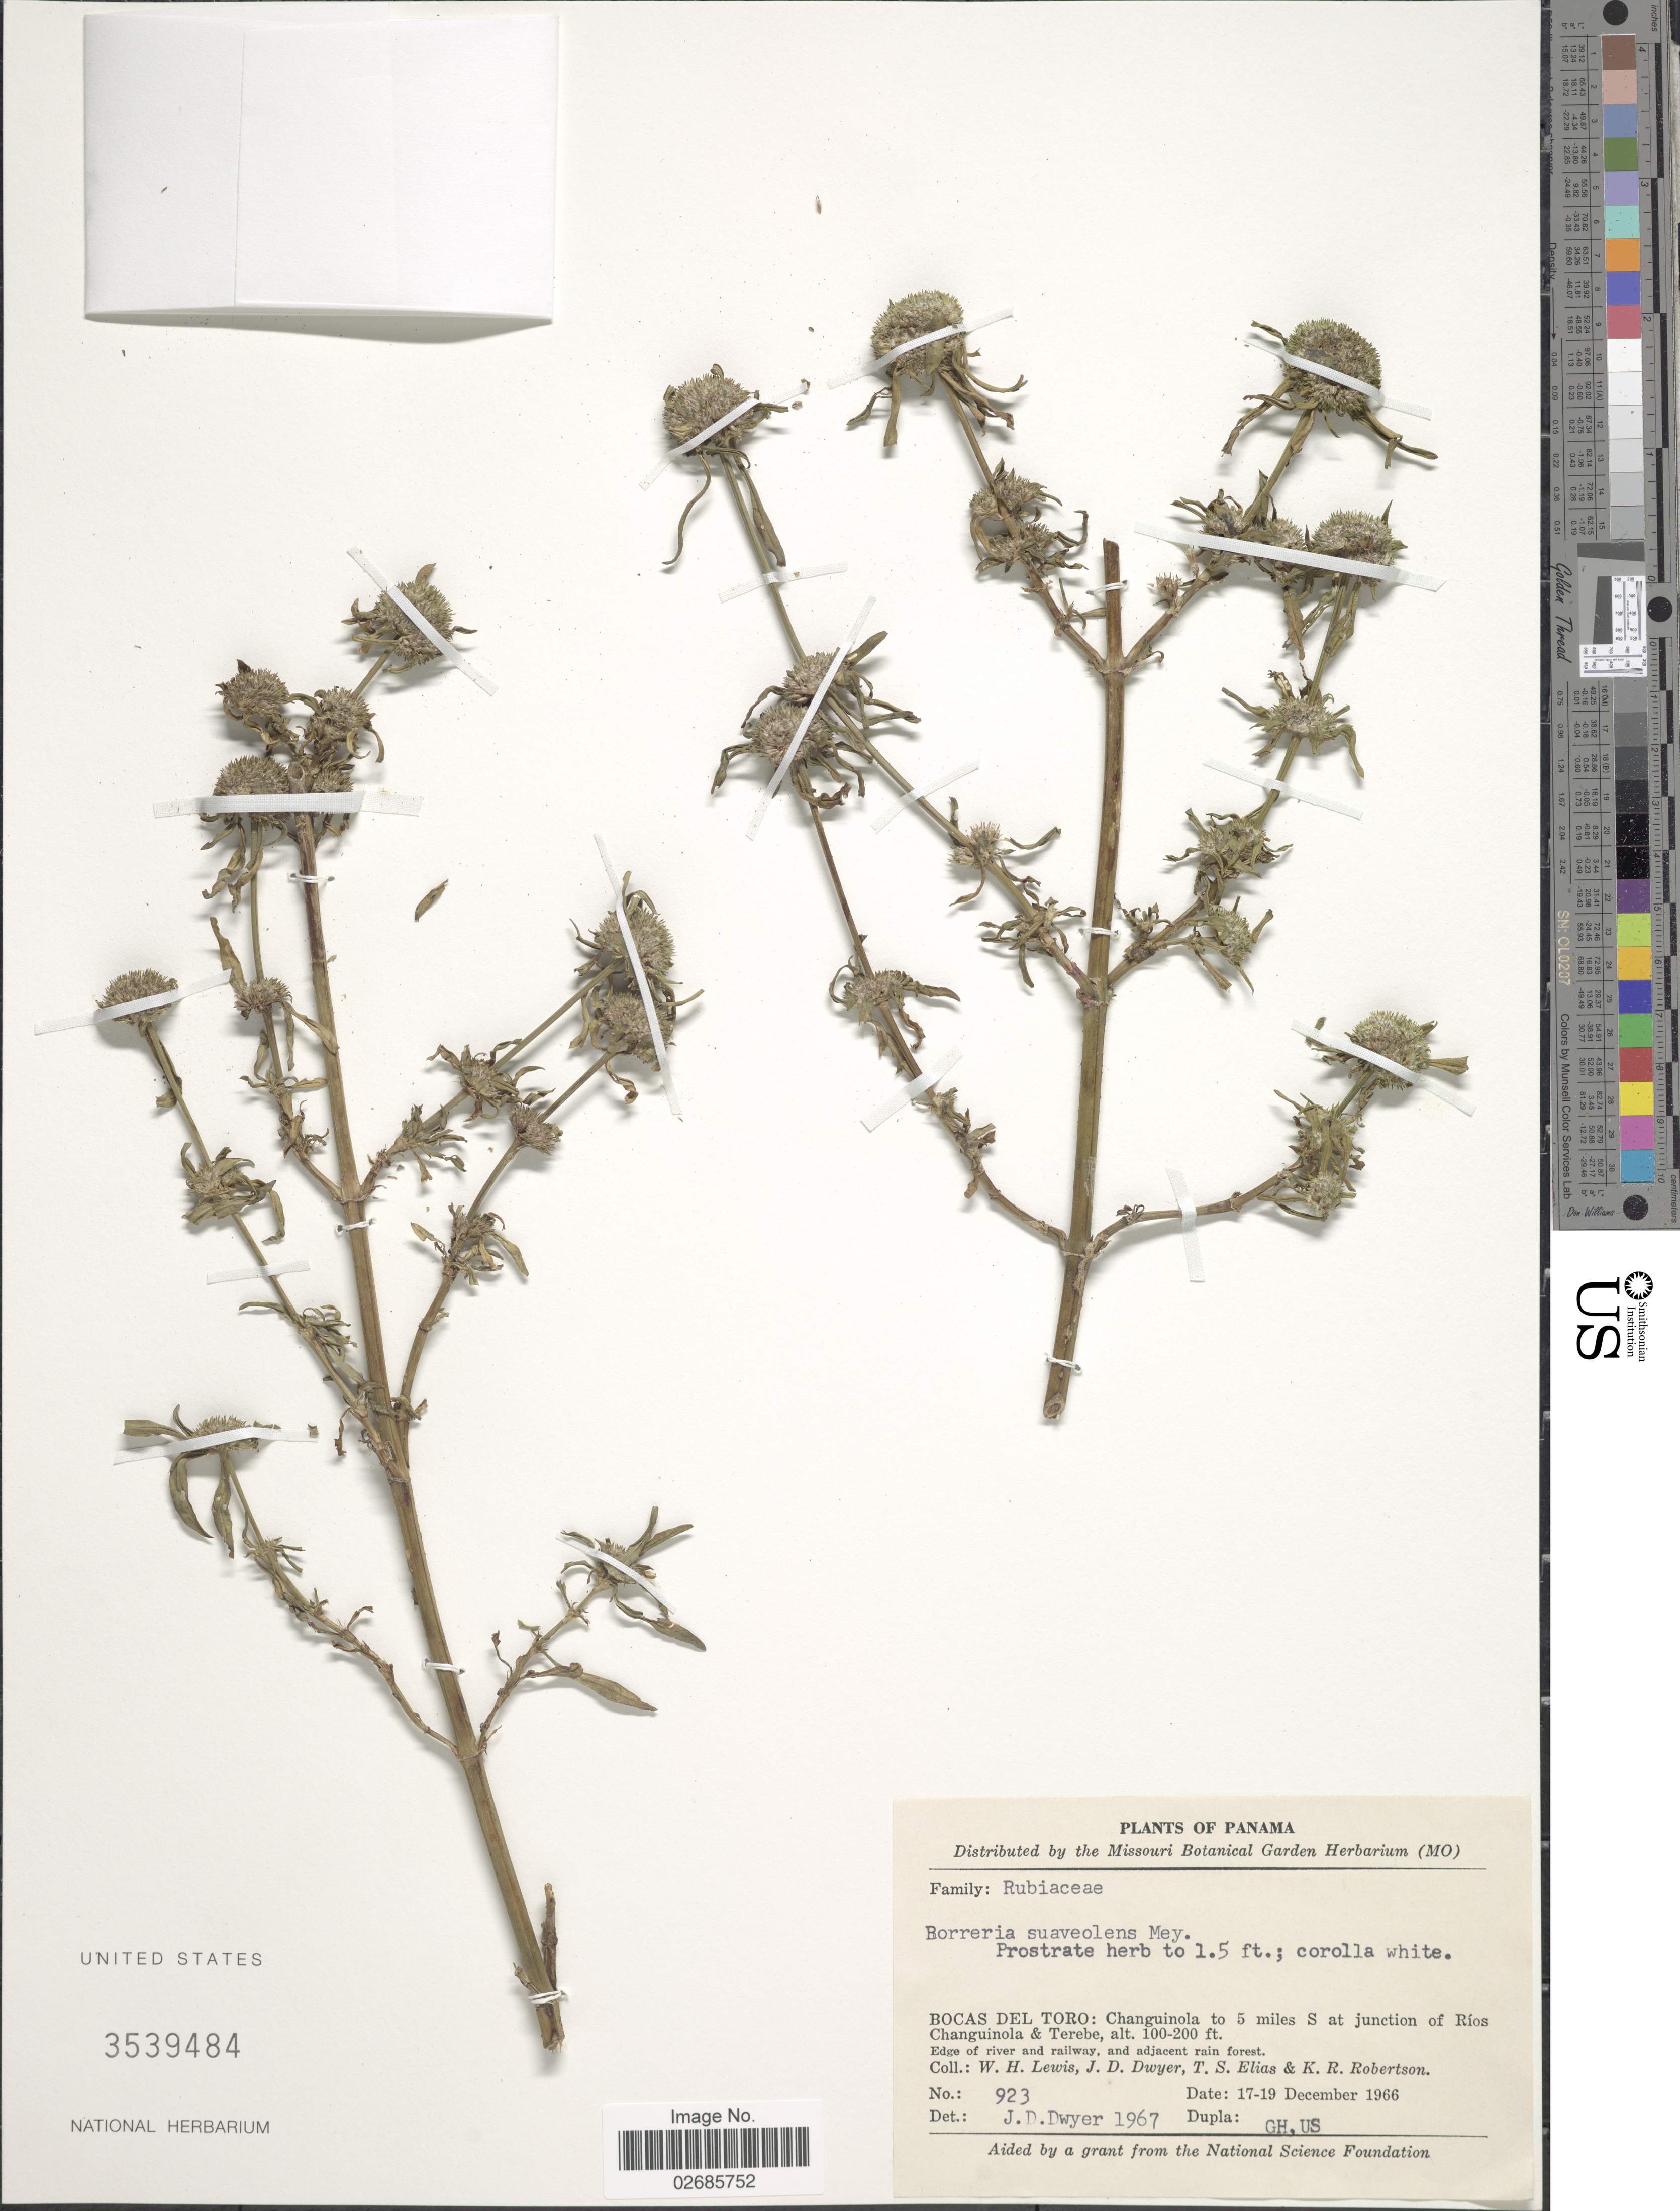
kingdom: Plantae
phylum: Tracheophyta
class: Magnoliopsida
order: Gentianales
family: Rubiaceae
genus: Borreria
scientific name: Borreria suaveolens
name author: G. Mey.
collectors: W. H. Lewis, J. D. Dwyer, T. S. Elias & K. Robertson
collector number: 923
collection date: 1966-12-17/1966-12-19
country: Panama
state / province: Bocas del Toro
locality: Changuinola to 5 miles S at junction of Ríos Changuinola & Terebe. Edge of river and railway, and adjacent rain forest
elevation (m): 30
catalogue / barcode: US 3539484